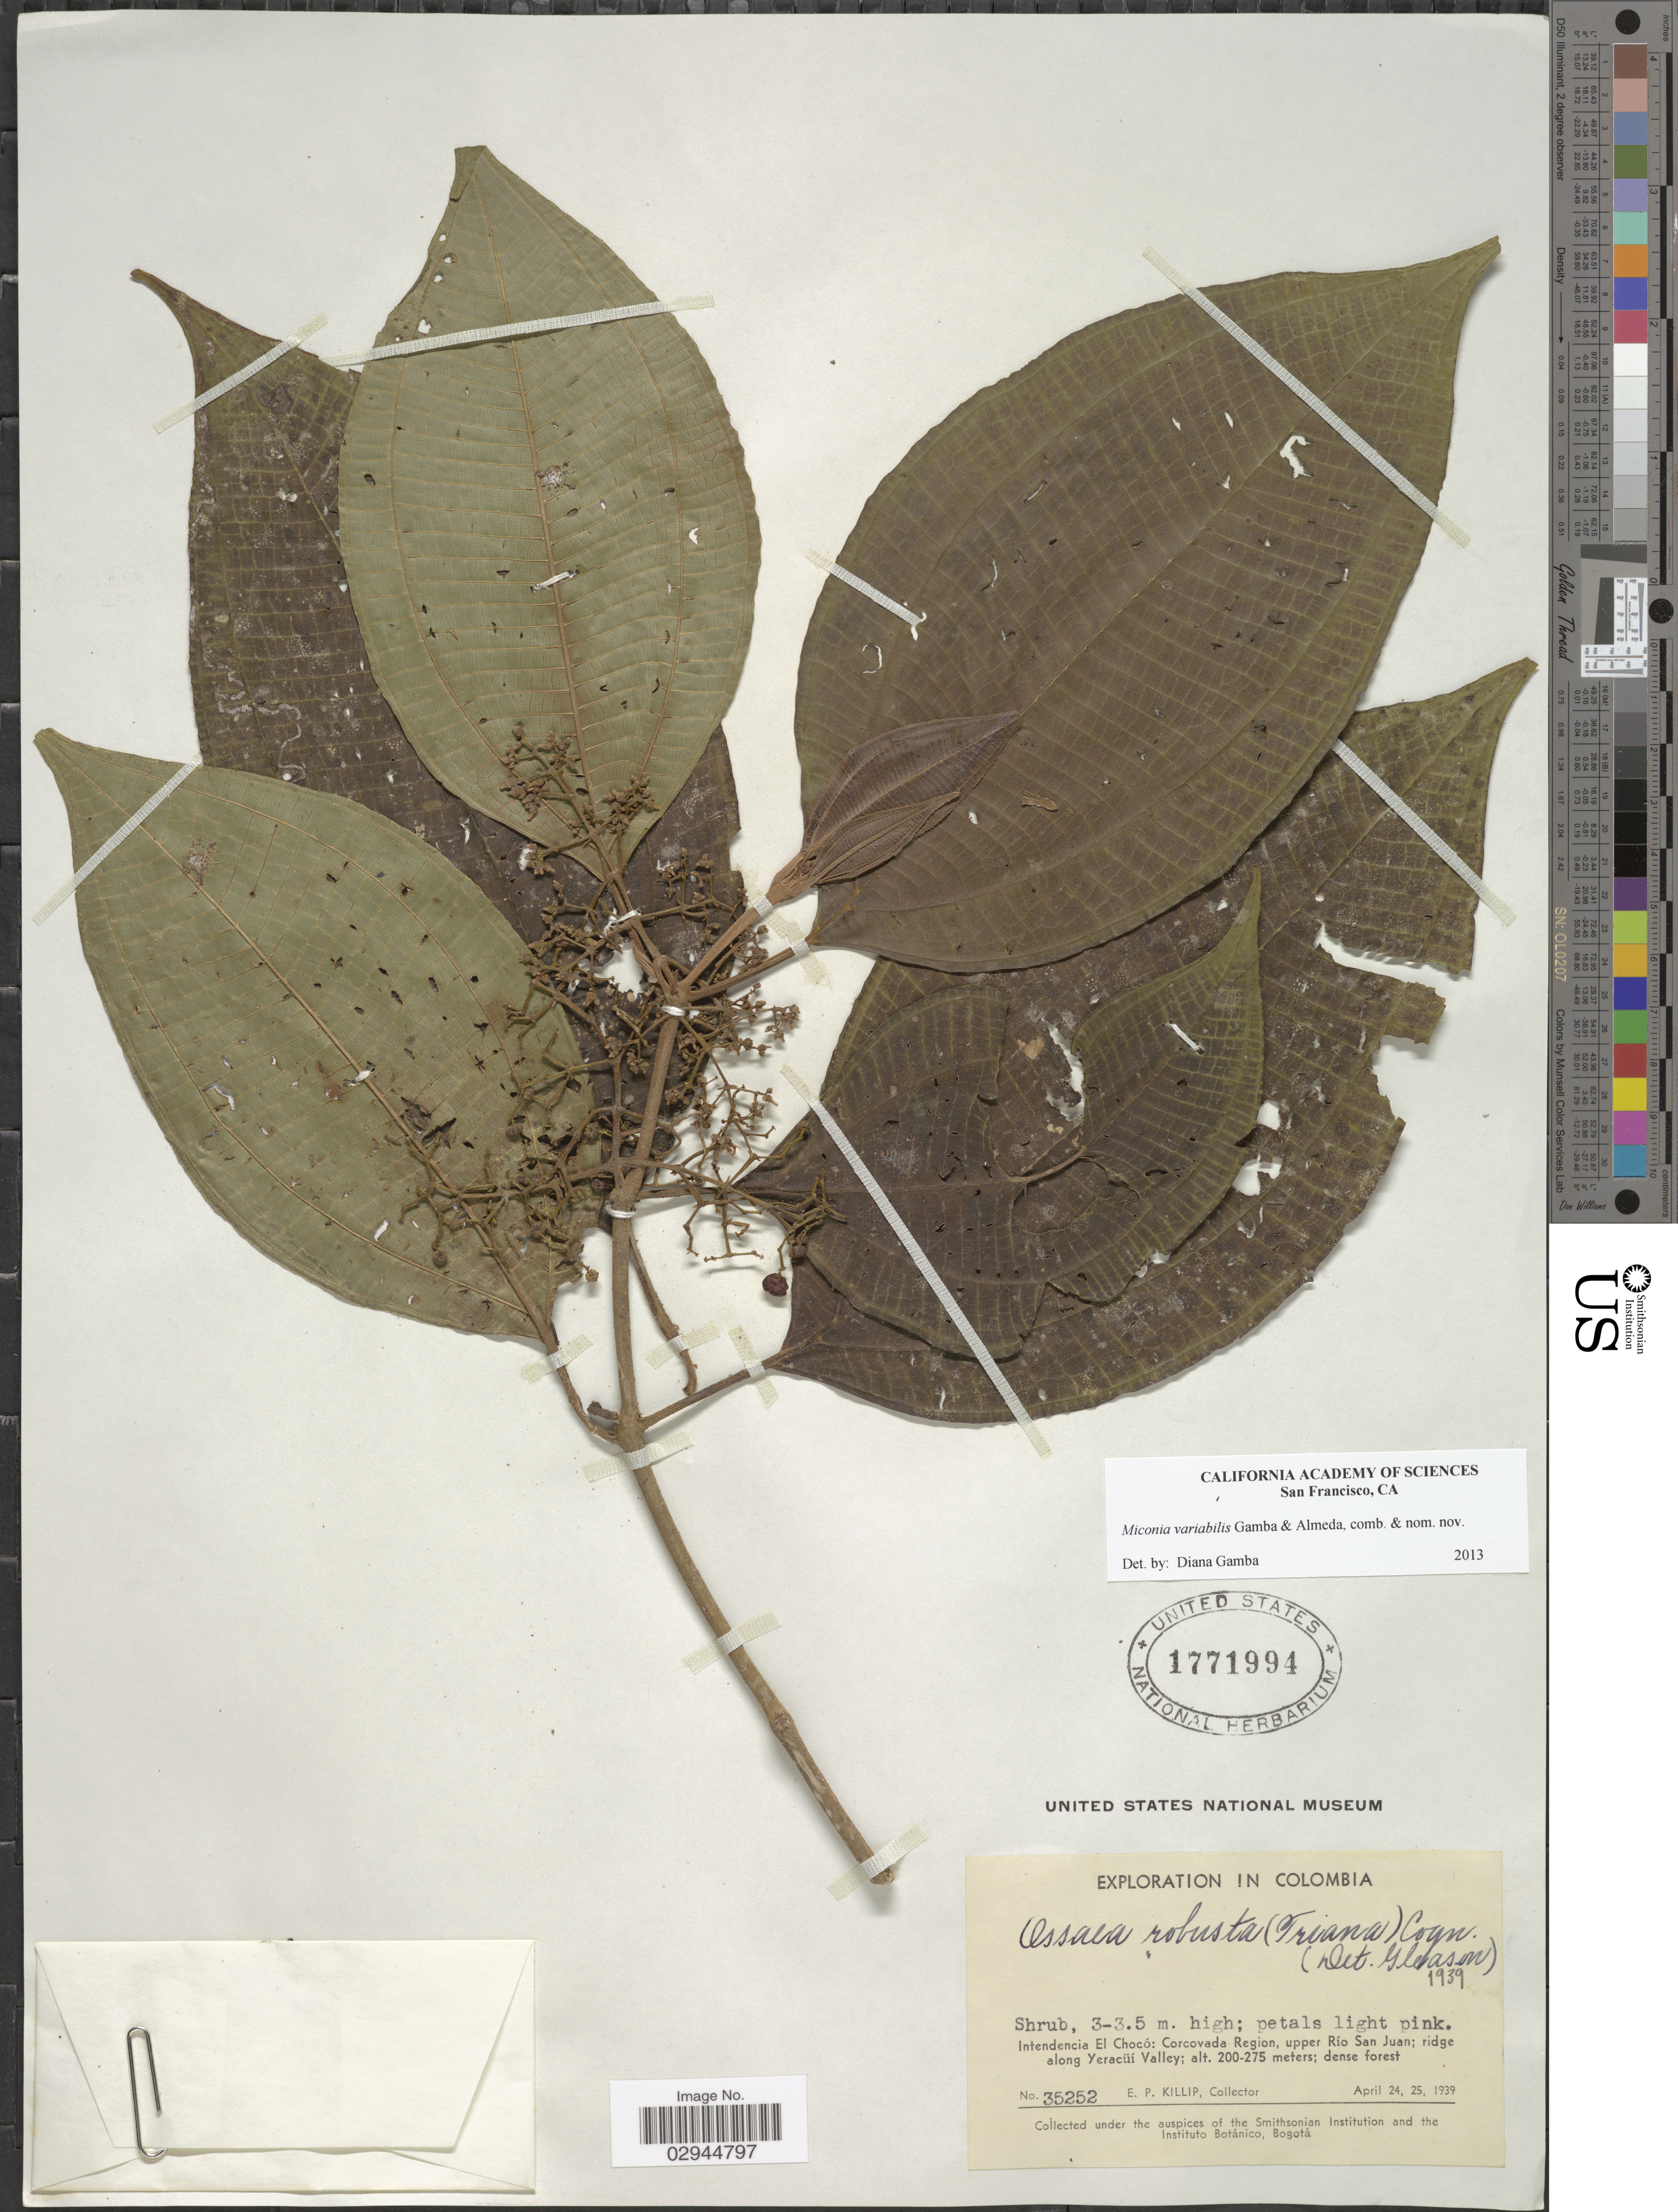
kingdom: Plantae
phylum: Tracheophyta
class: Magnoliopsida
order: Myrtales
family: Melastomataceae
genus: Miconia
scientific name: Miconia variabilis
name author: Gamba & Almeda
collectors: E. P. Killip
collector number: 35252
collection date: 1939-04-24/1939-04-25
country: Colombia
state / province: Chocó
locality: Intendencia El Chocó: Corcovada Region, upper Rio San Juan; ridge along Yeracüí Valley.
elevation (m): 200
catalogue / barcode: US 1771994